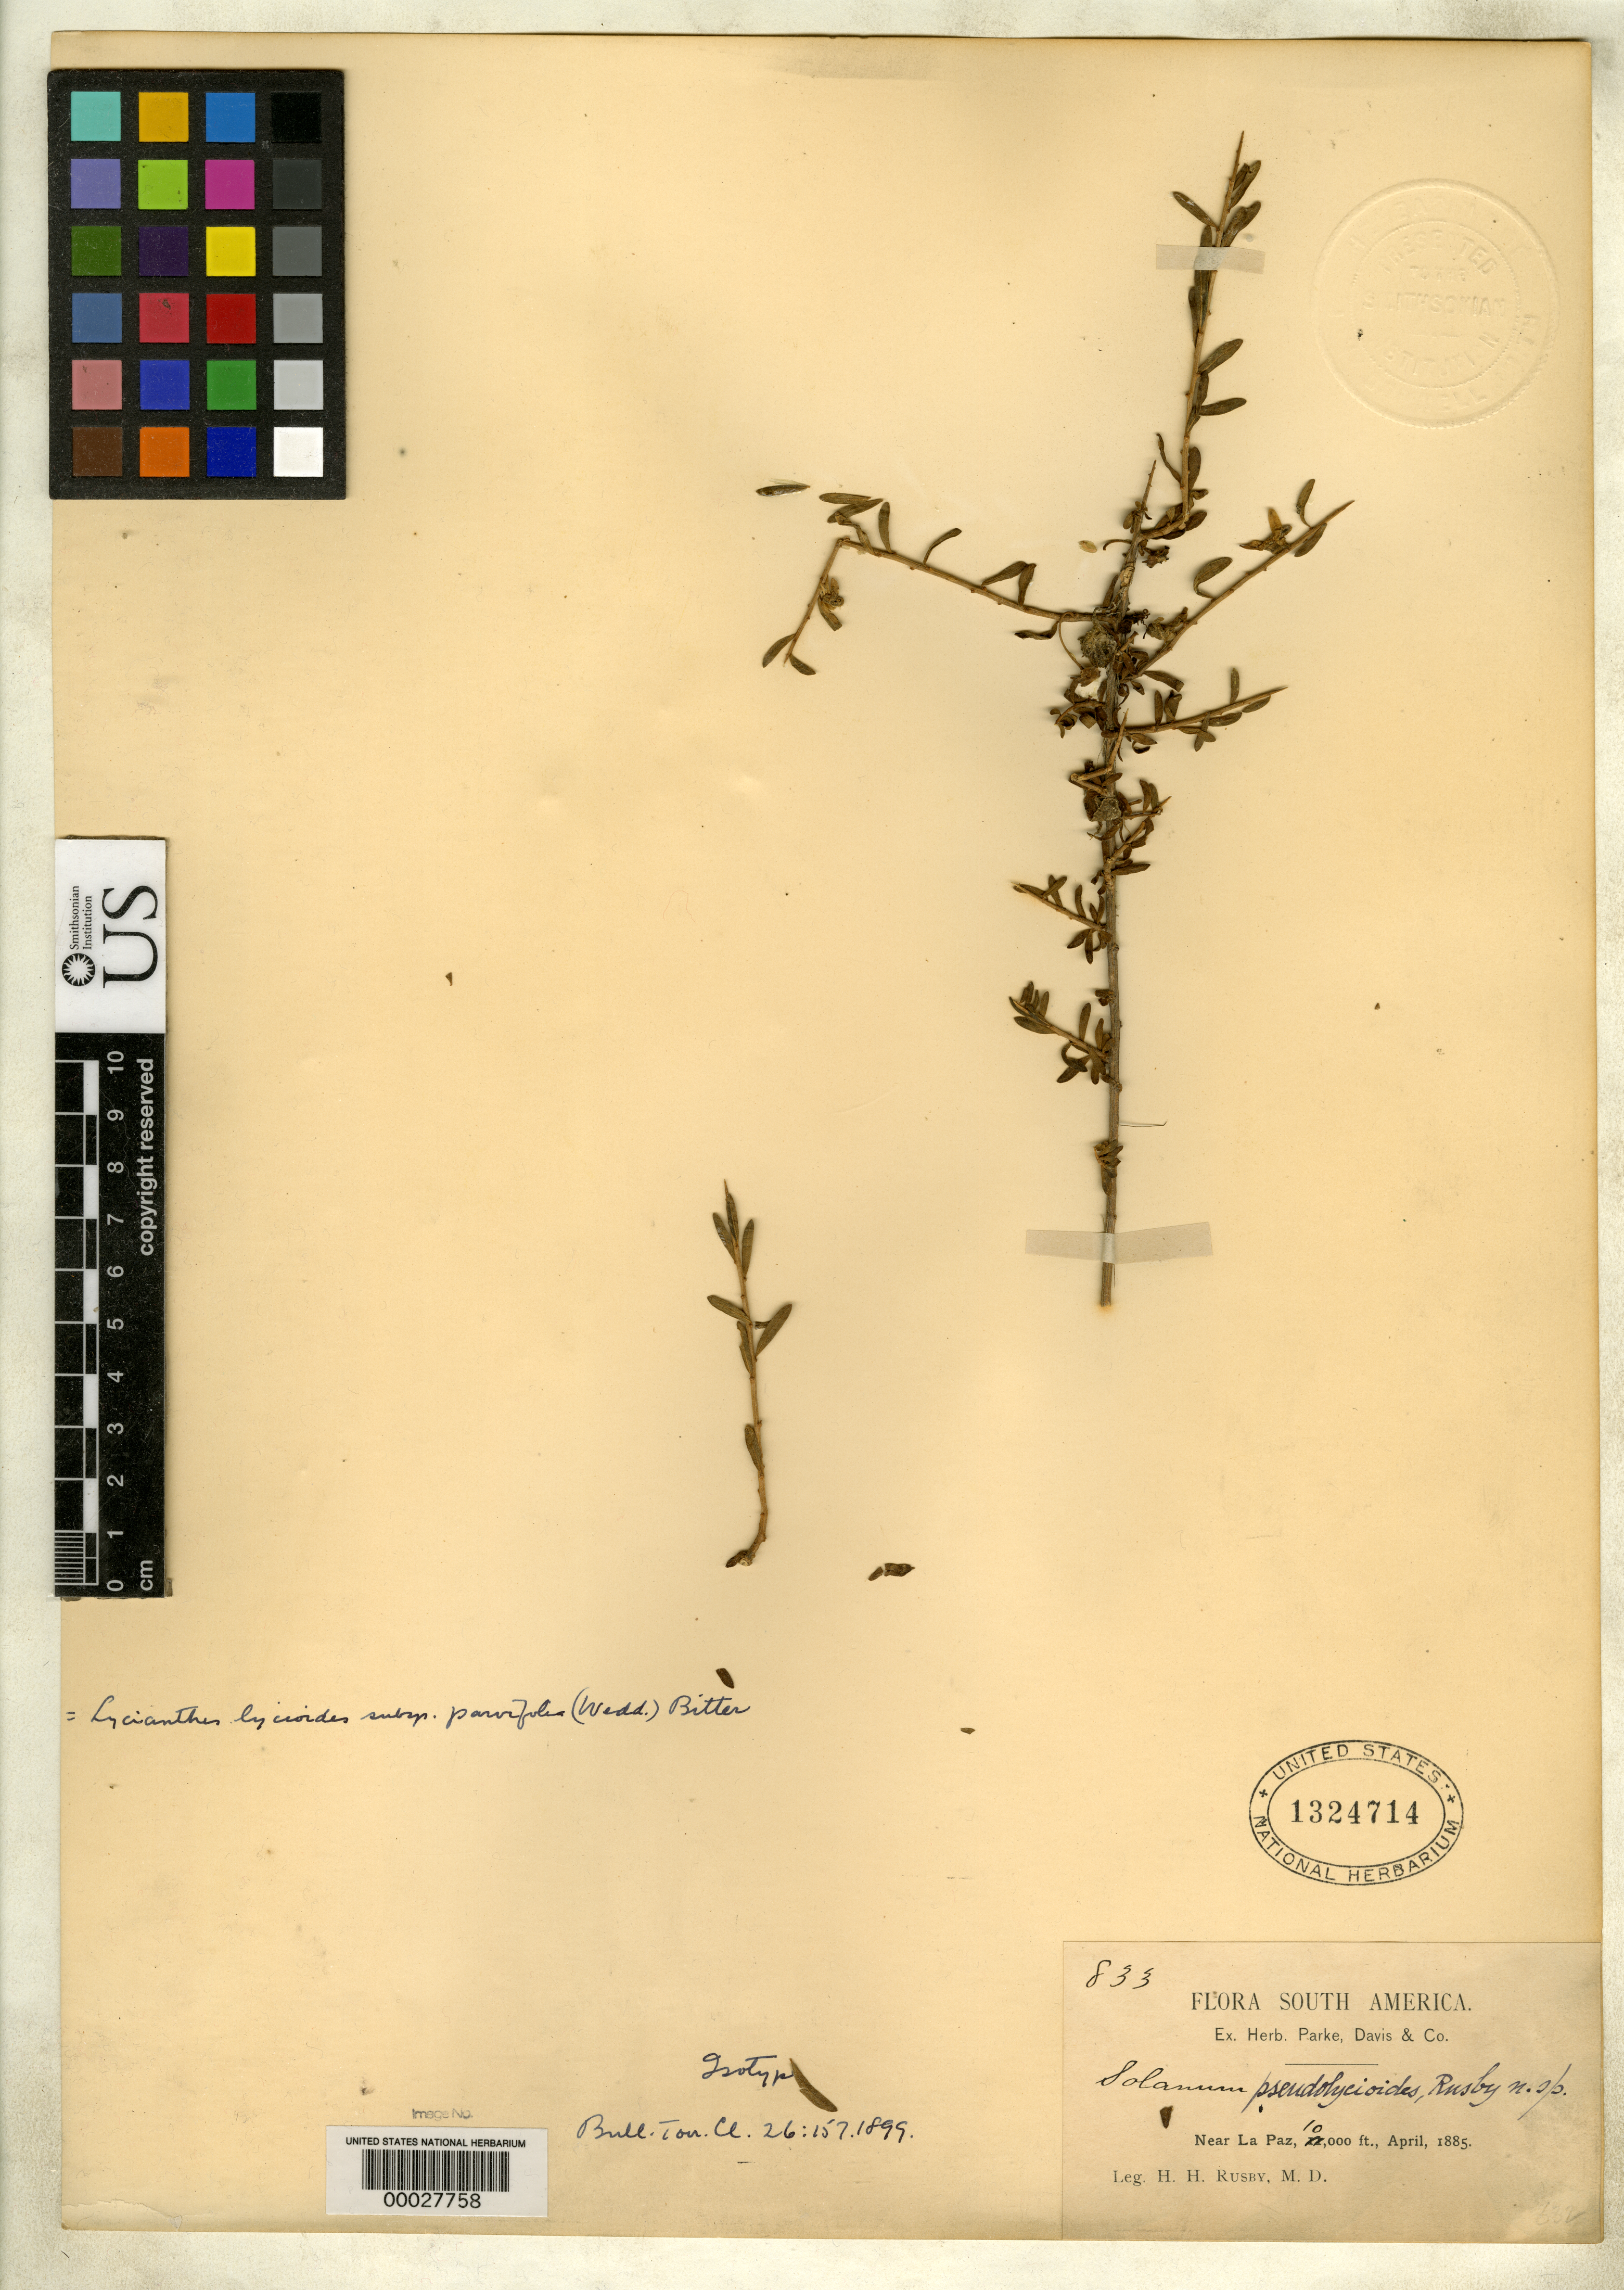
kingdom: Plantae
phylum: Tracheophyta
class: Magnoliopsida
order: Solanales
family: Solanaceae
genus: Solanum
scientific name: Solanum pseudolycioides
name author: Rusby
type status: Syntype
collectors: H. H. Rusby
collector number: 833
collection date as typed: Apr 1885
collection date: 1885-04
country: Bolivia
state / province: La Paz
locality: Near La Paz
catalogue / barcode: US 1324714